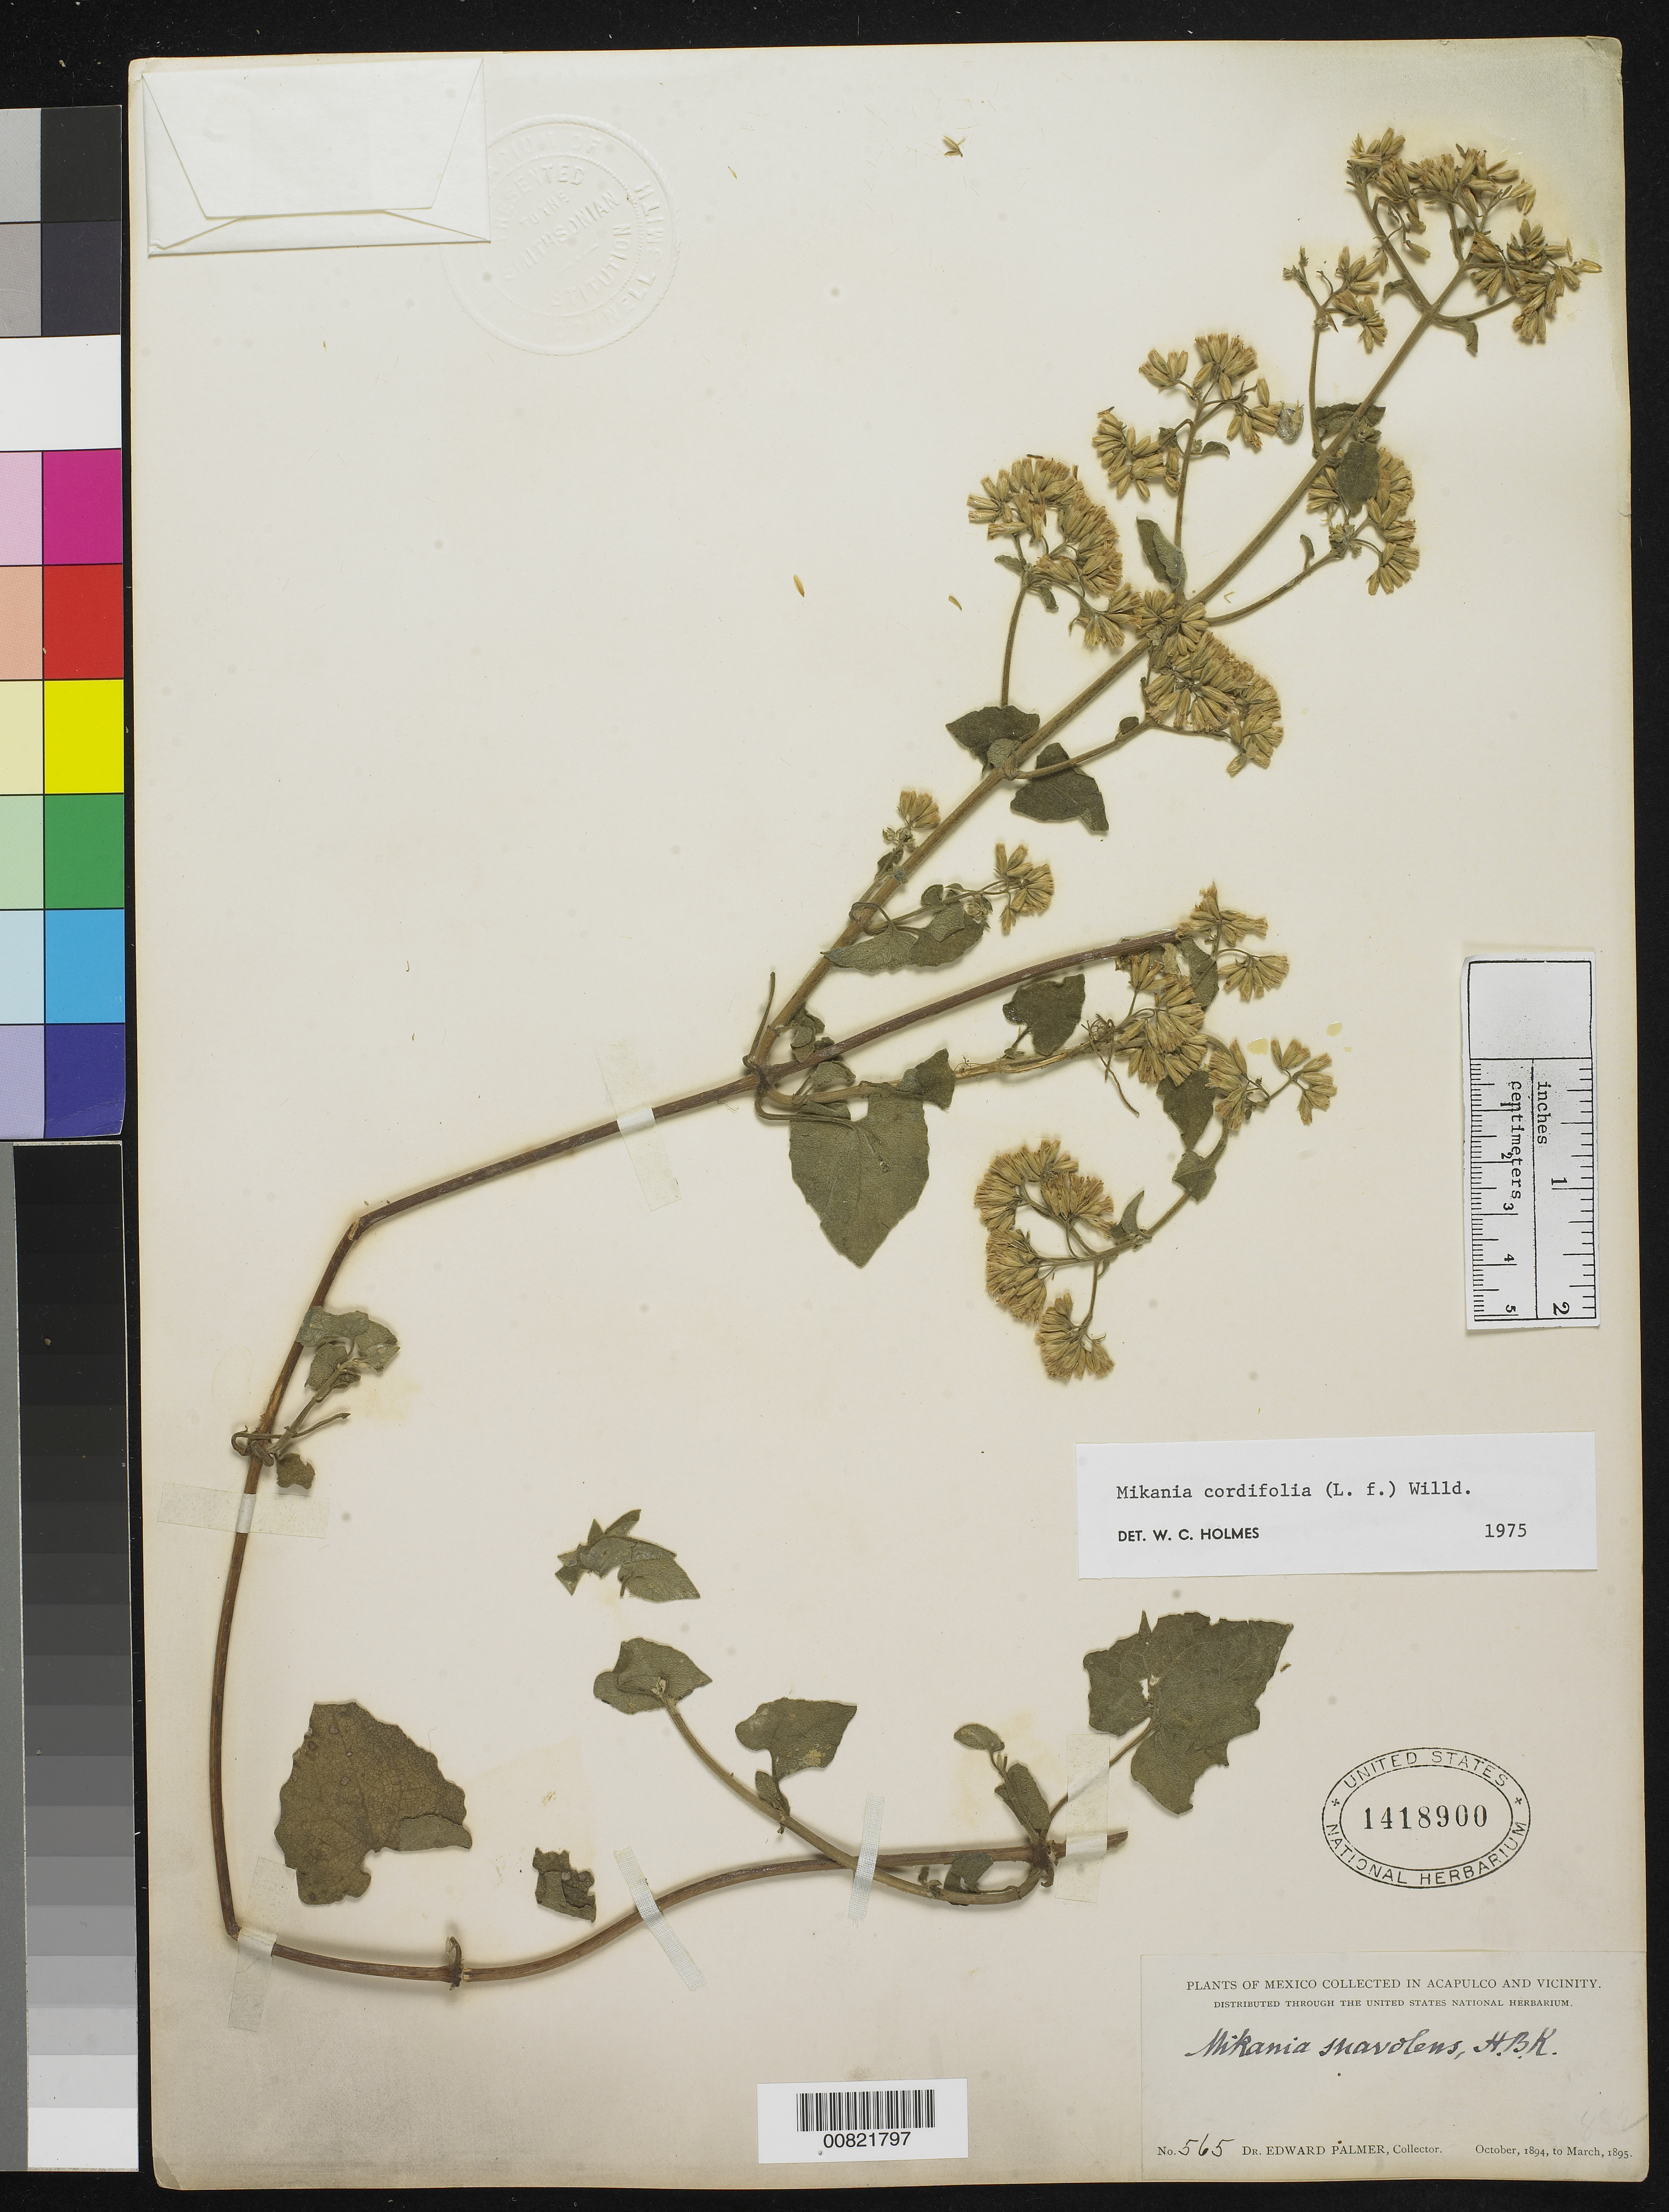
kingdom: Plantae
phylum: Tracheophyta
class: Magnoliopsida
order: Asterales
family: Asteraceae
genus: Mikania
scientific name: Mikania cordifolia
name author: Kunth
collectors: E. Palmer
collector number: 565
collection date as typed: Oct 1894 to -- Mar 1895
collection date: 1894-10/1895-03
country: Mexico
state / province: Guerrero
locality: Acapulco, Guerrero and vicinity.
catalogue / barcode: US 1418900